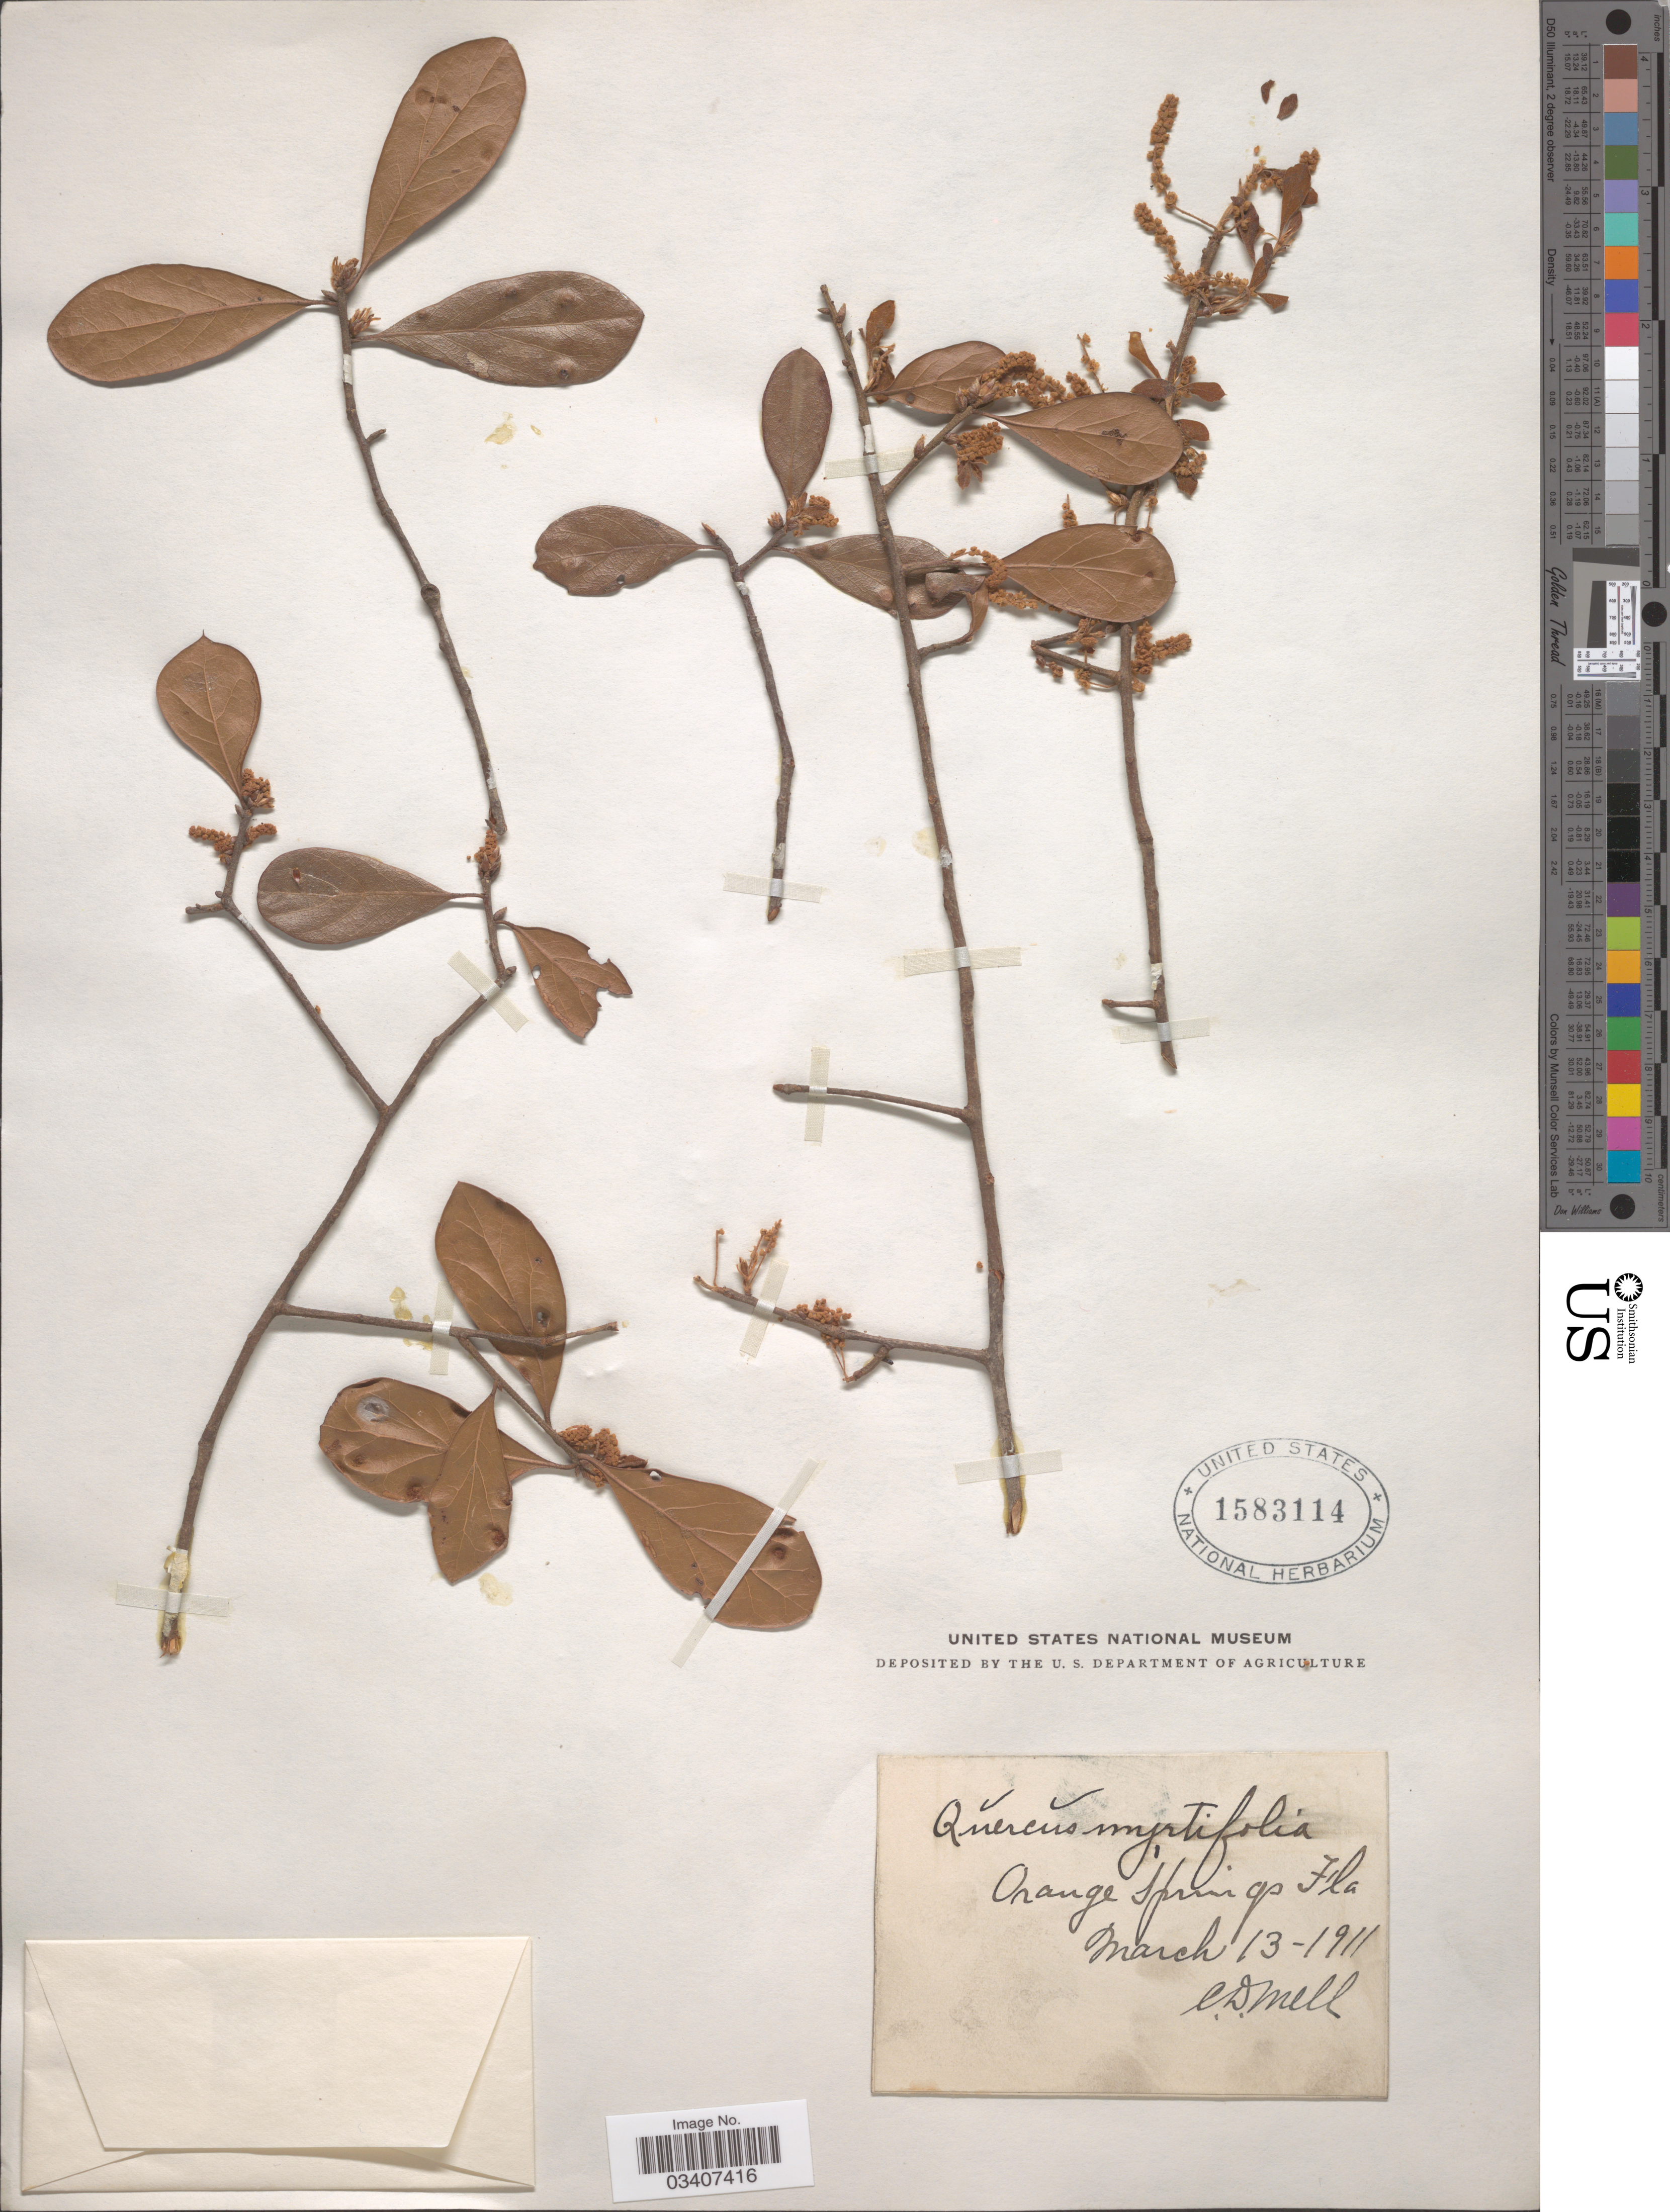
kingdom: Plantae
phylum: Tracheophyta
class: Magnoliopsida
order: Fagales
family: Fagaceae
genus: Quercus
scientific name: Quercus myrtifolia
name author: Willd.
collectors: C. D. Mell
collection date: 1911-03-13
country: United States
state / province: Florida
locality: Orange Springs.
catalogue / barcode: US 1583114